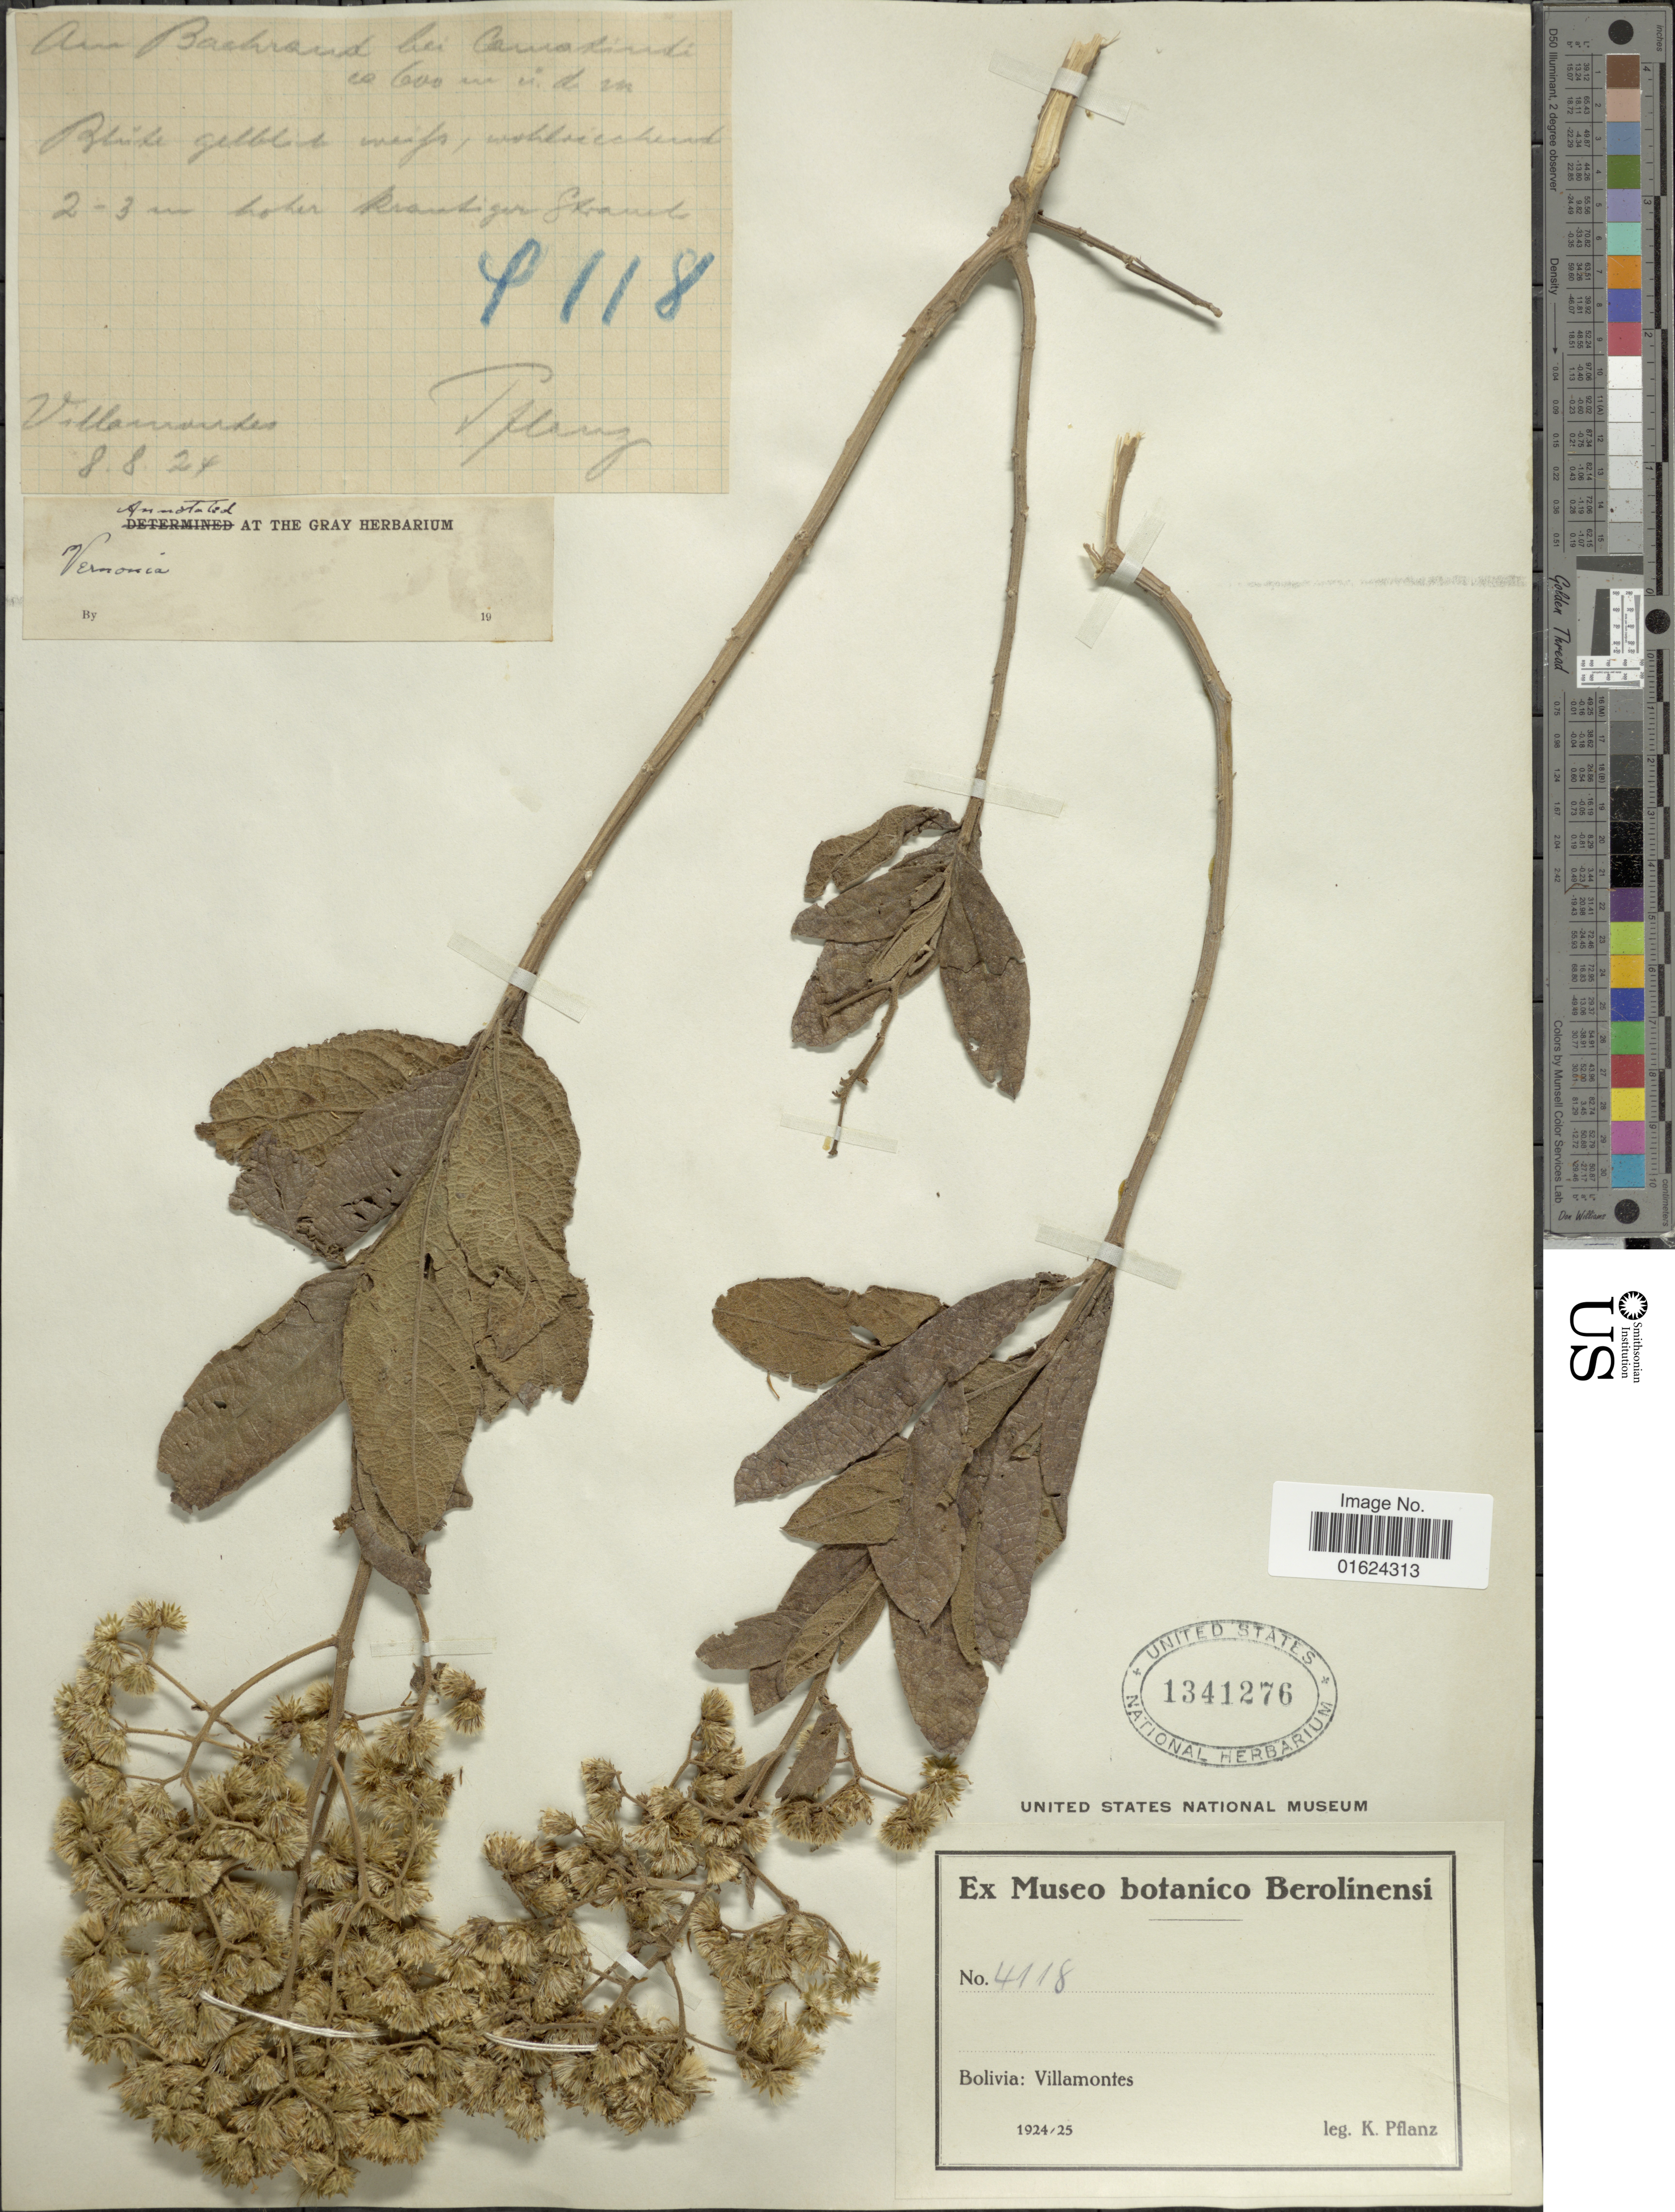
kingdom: Plantae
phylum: Tracheophyta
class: Magnoliopsida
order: Asterales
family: Asteraceae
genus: Vernonia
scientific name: Vernonia brasiliana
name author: (L.) Druce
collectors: K. Pflanz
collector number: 4118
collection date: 1924-08-08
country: Bolivia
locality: Villamontes.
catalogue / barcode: US 1341276